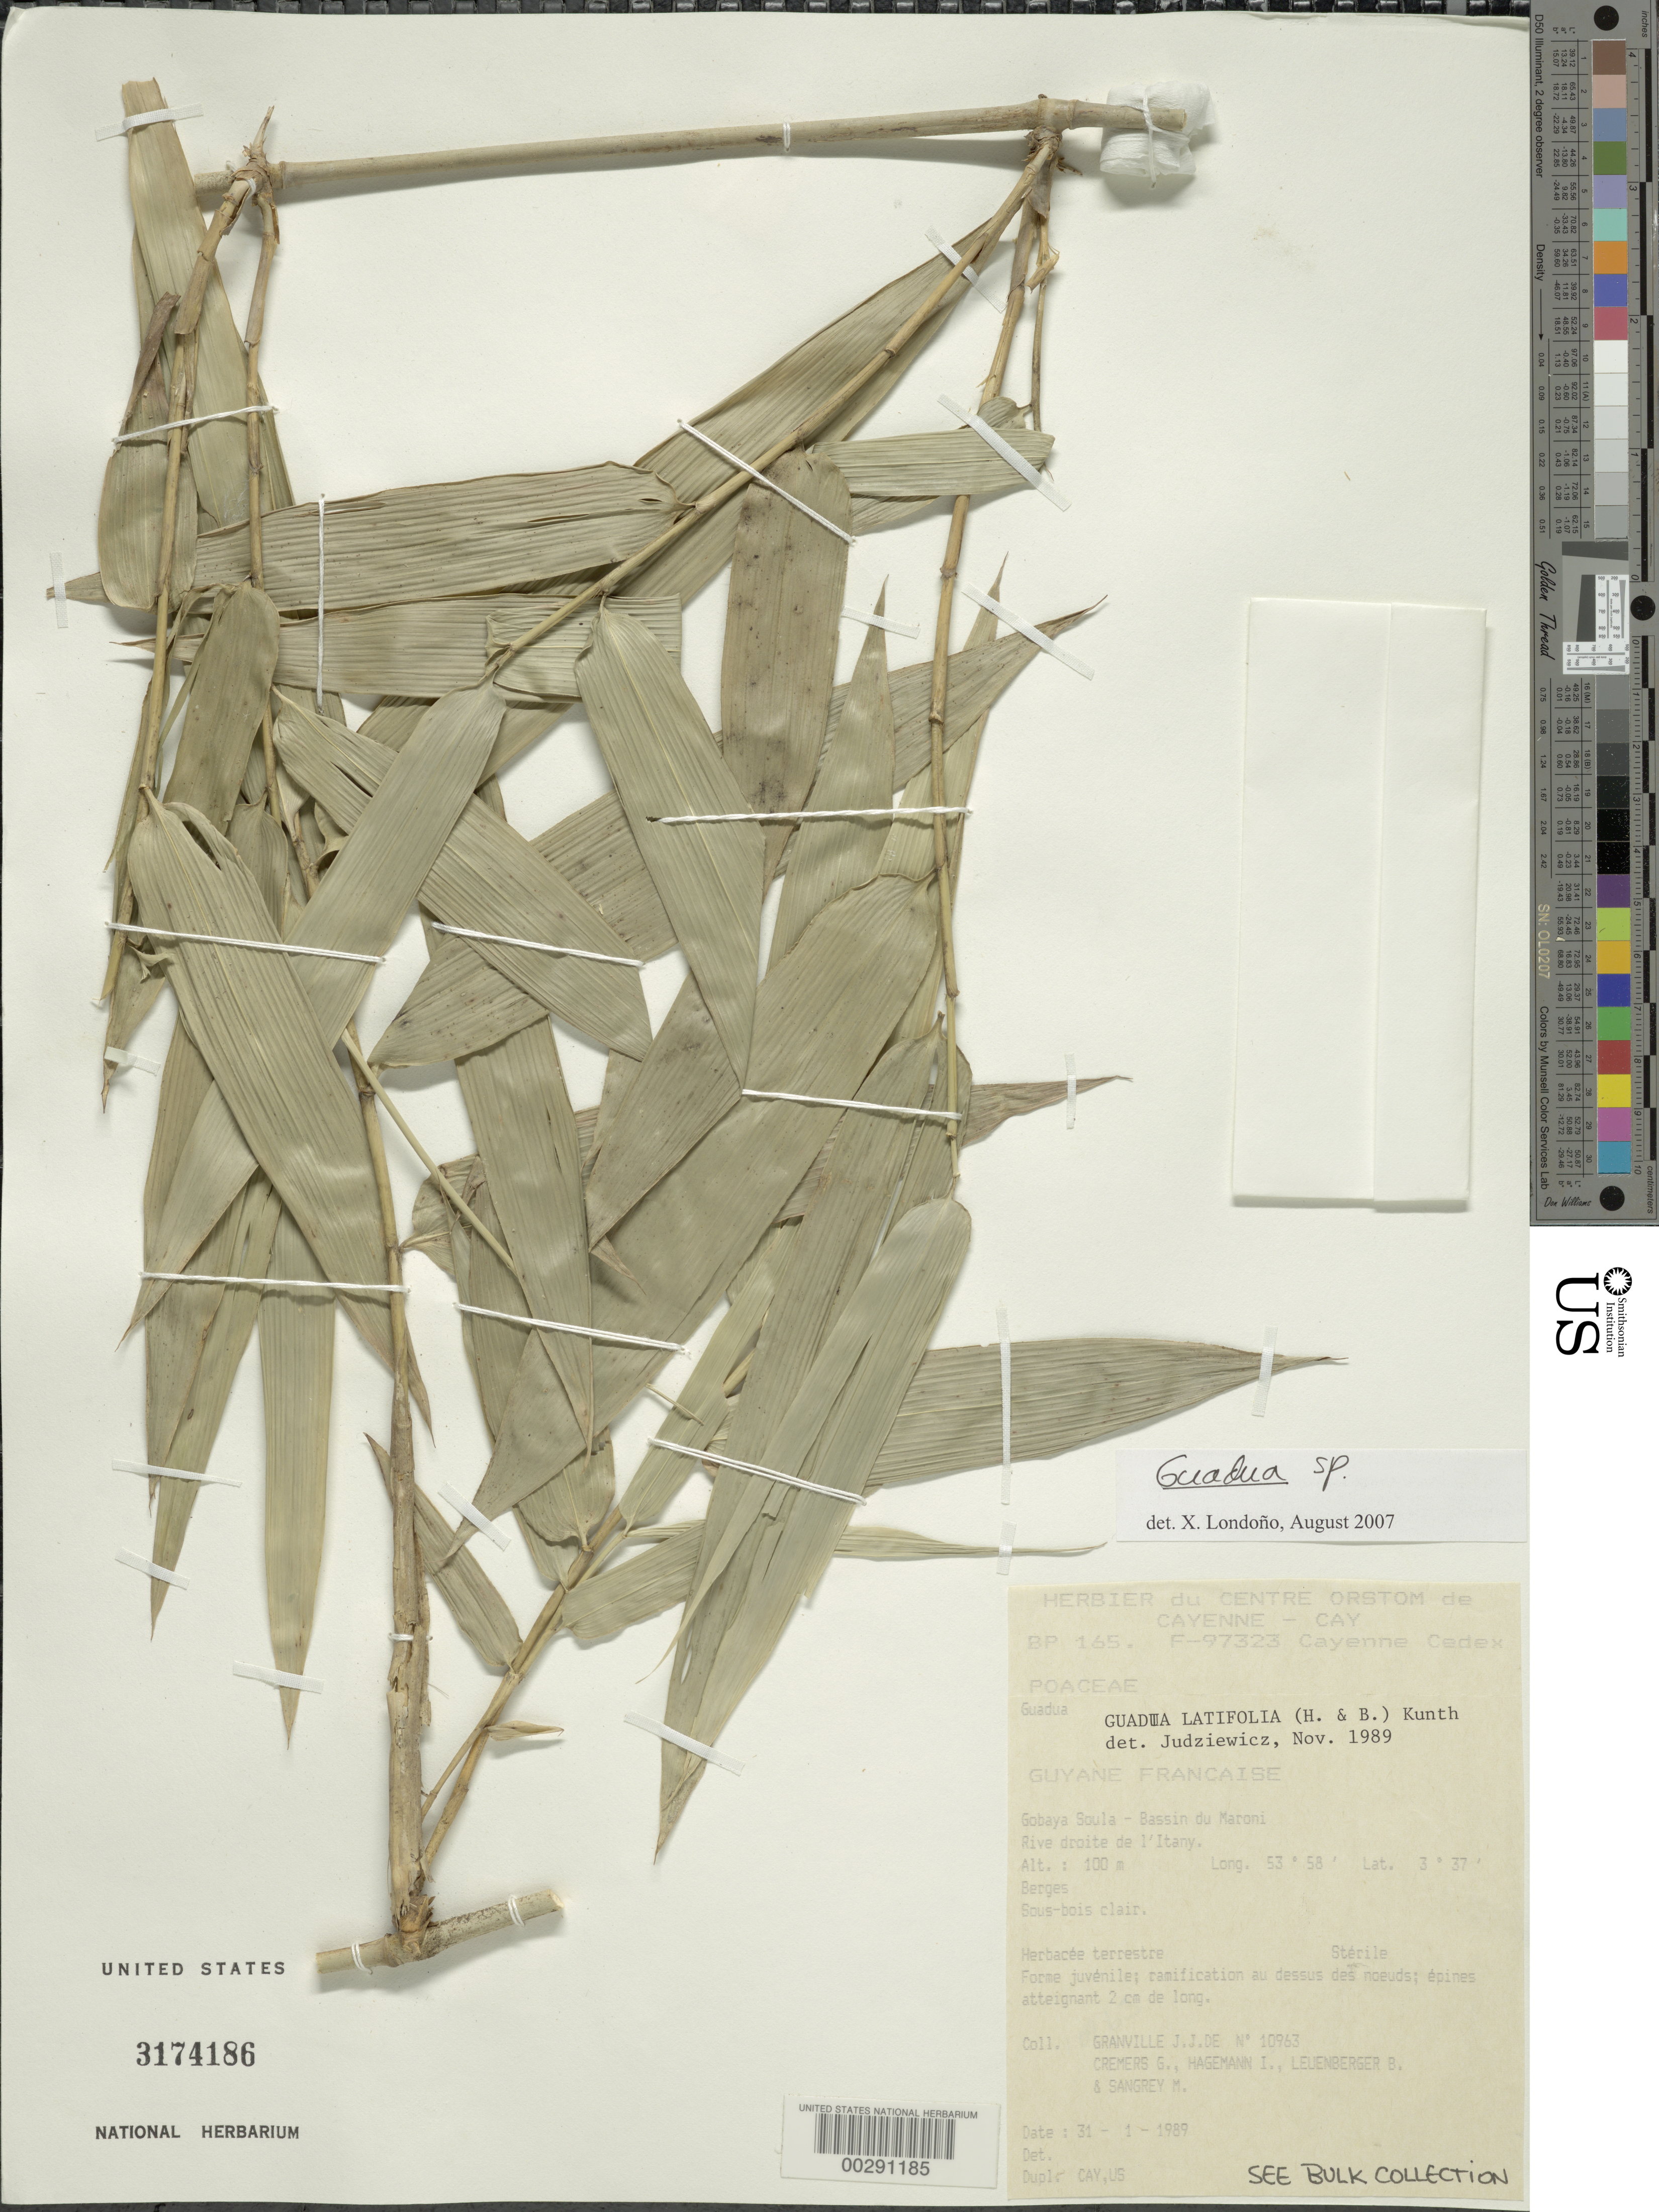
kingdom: Plantae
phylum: Tracheophyta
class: Liliopsida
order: Poales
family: Poaceae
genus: Guadua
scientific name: Guadua sp.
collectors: J.-J. de Granville, G. Cremers, I. Hagemann, B. Leuenberger & M. S. Sangrey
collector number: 10963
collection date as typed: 31 Jan 1989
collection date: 1989-01-31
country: French Guiana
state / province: Saint-Laurent-du-Maroni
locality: Gobaya Soula, Bassin du Maroni, right bank of l'Itany. [former Arrondissement of Inini.]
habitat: Bank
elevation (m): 100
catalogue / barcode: US 3174186